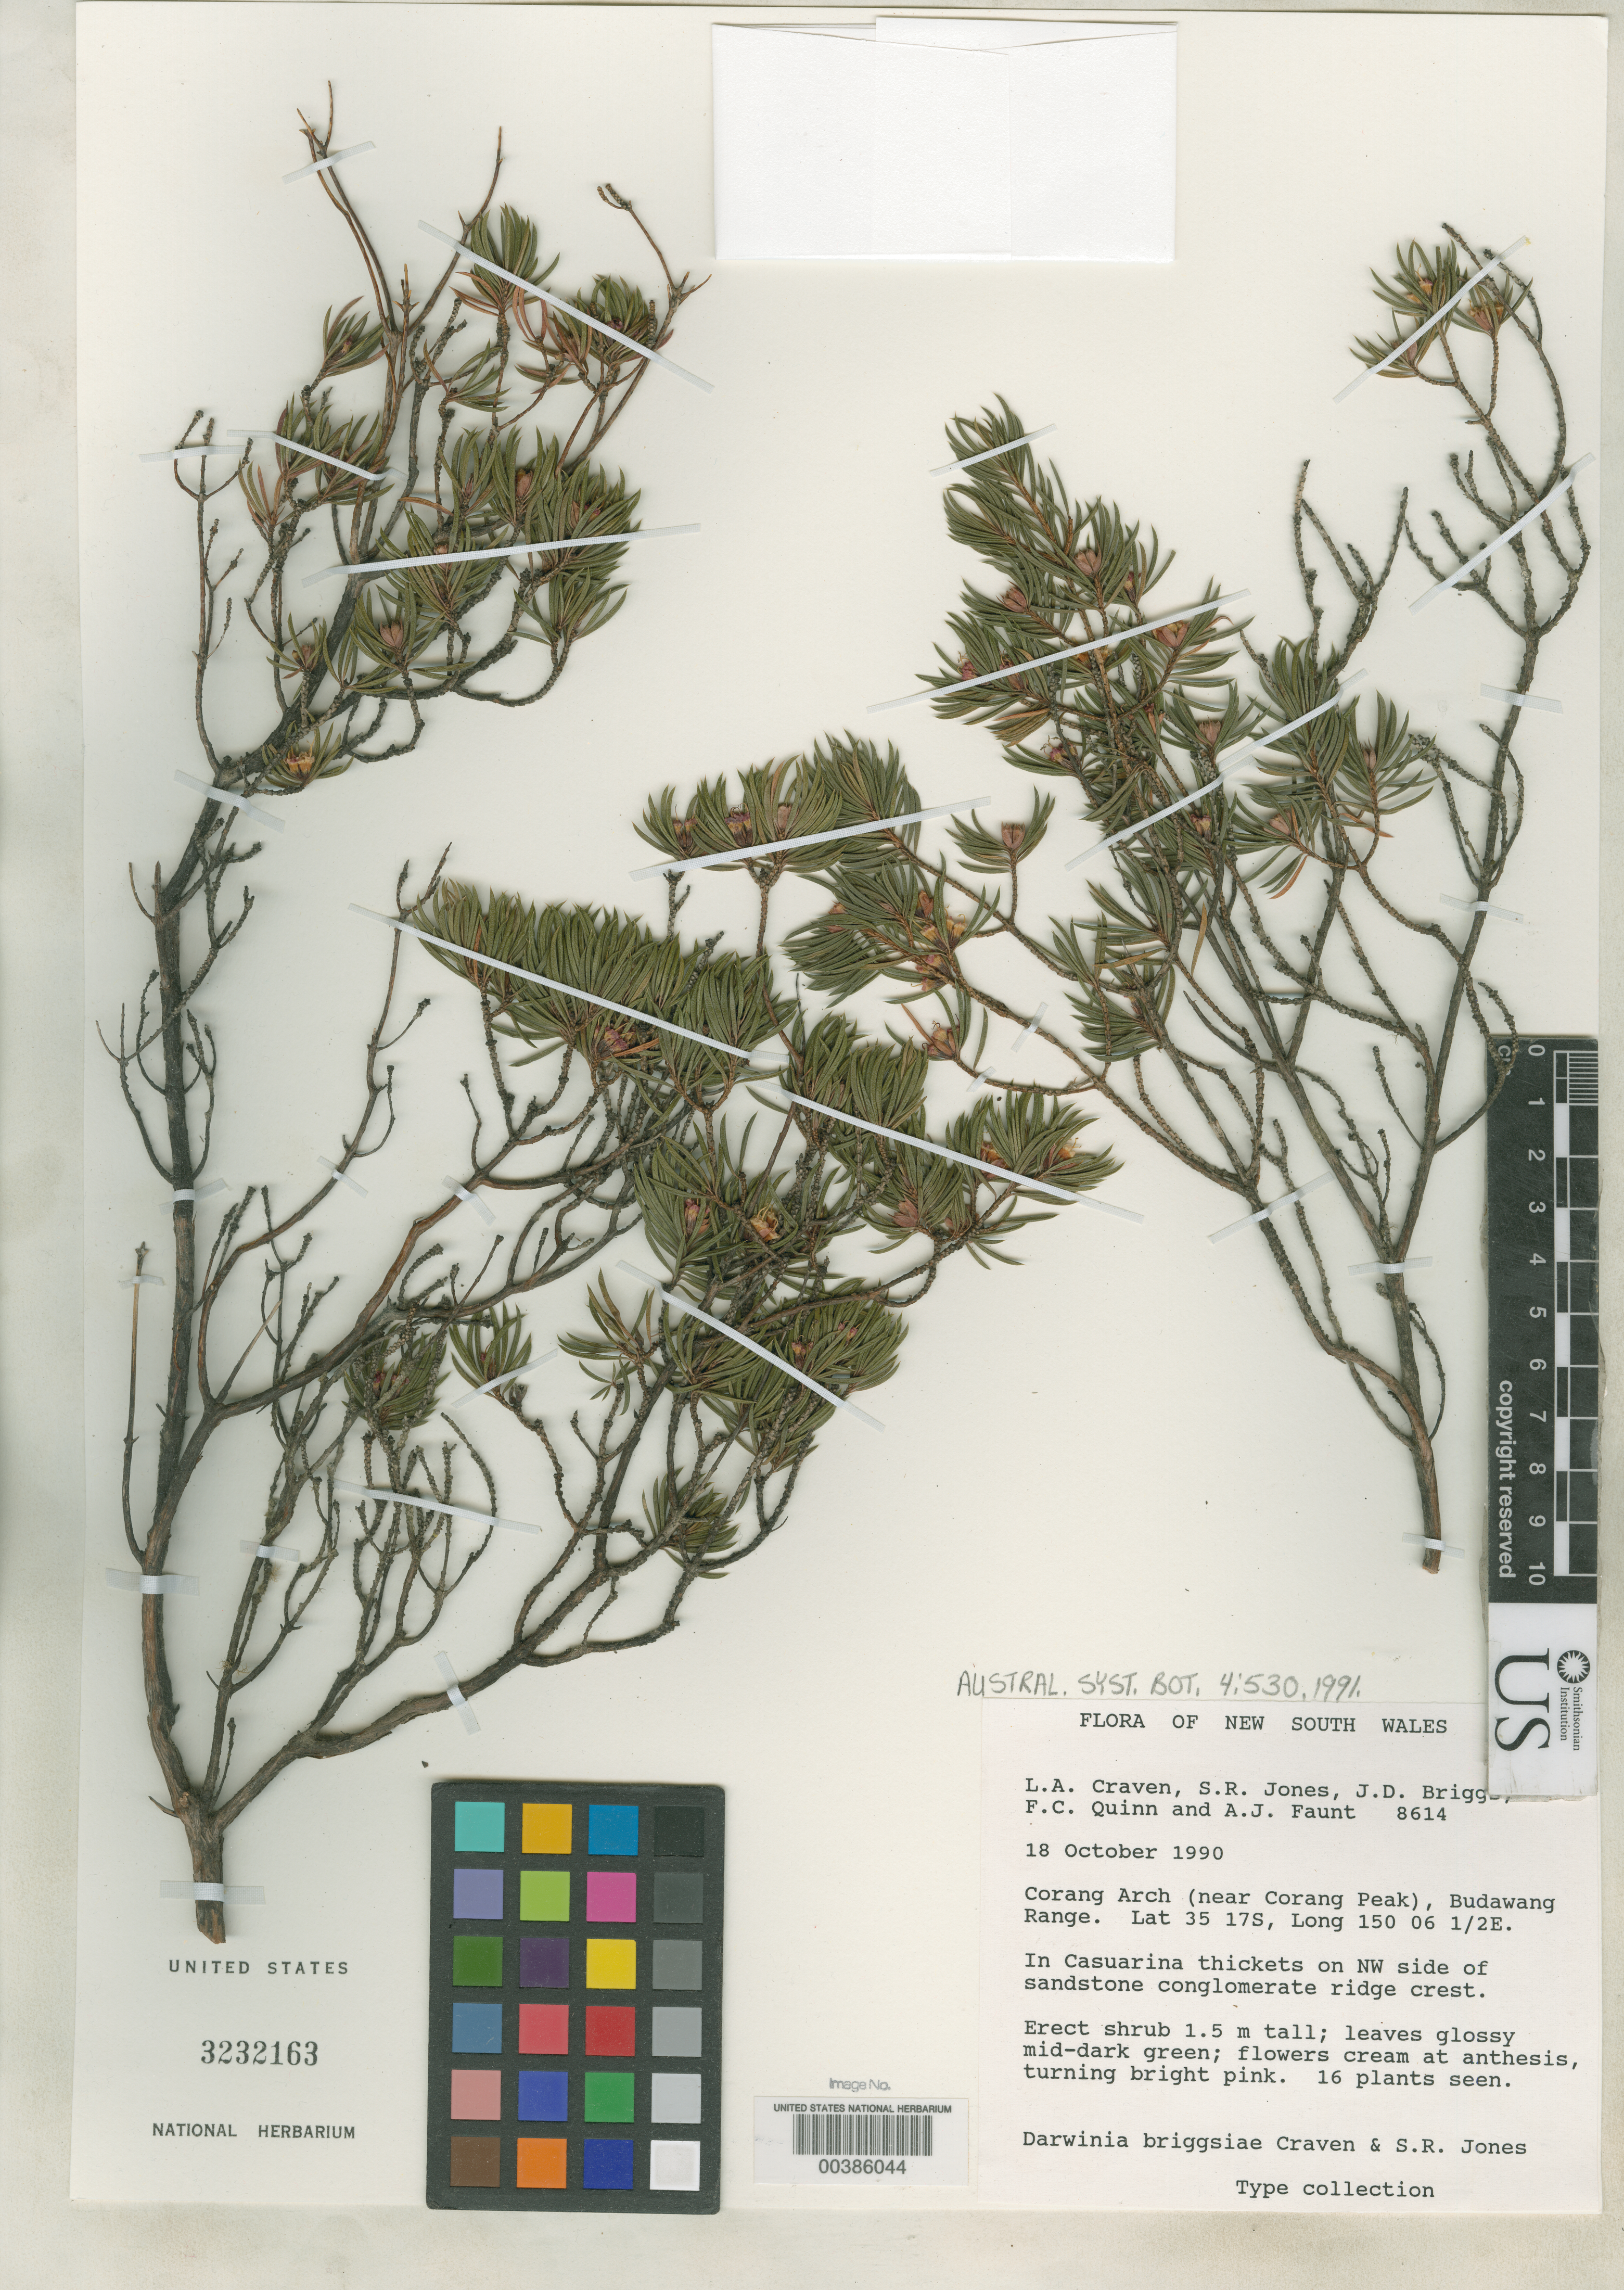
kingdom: Plantae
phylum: Tracheophyta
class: Magnoliopsida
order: Myrtales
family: Myrtaceae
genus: Darwinia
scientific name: Darwinia briggsiae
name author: Craven & S.R. Jones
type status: Isotype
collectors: L. A. Craven, S. R. Jones, J. Briggs, F. Quinn & A. Faunt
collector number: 8614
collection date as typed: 18 Oct 1990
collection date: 1990-10-18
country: Australia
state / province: New South Wales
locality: Corang Arch (near Corang Peak), Budawang Range.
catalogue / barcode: US 3232163